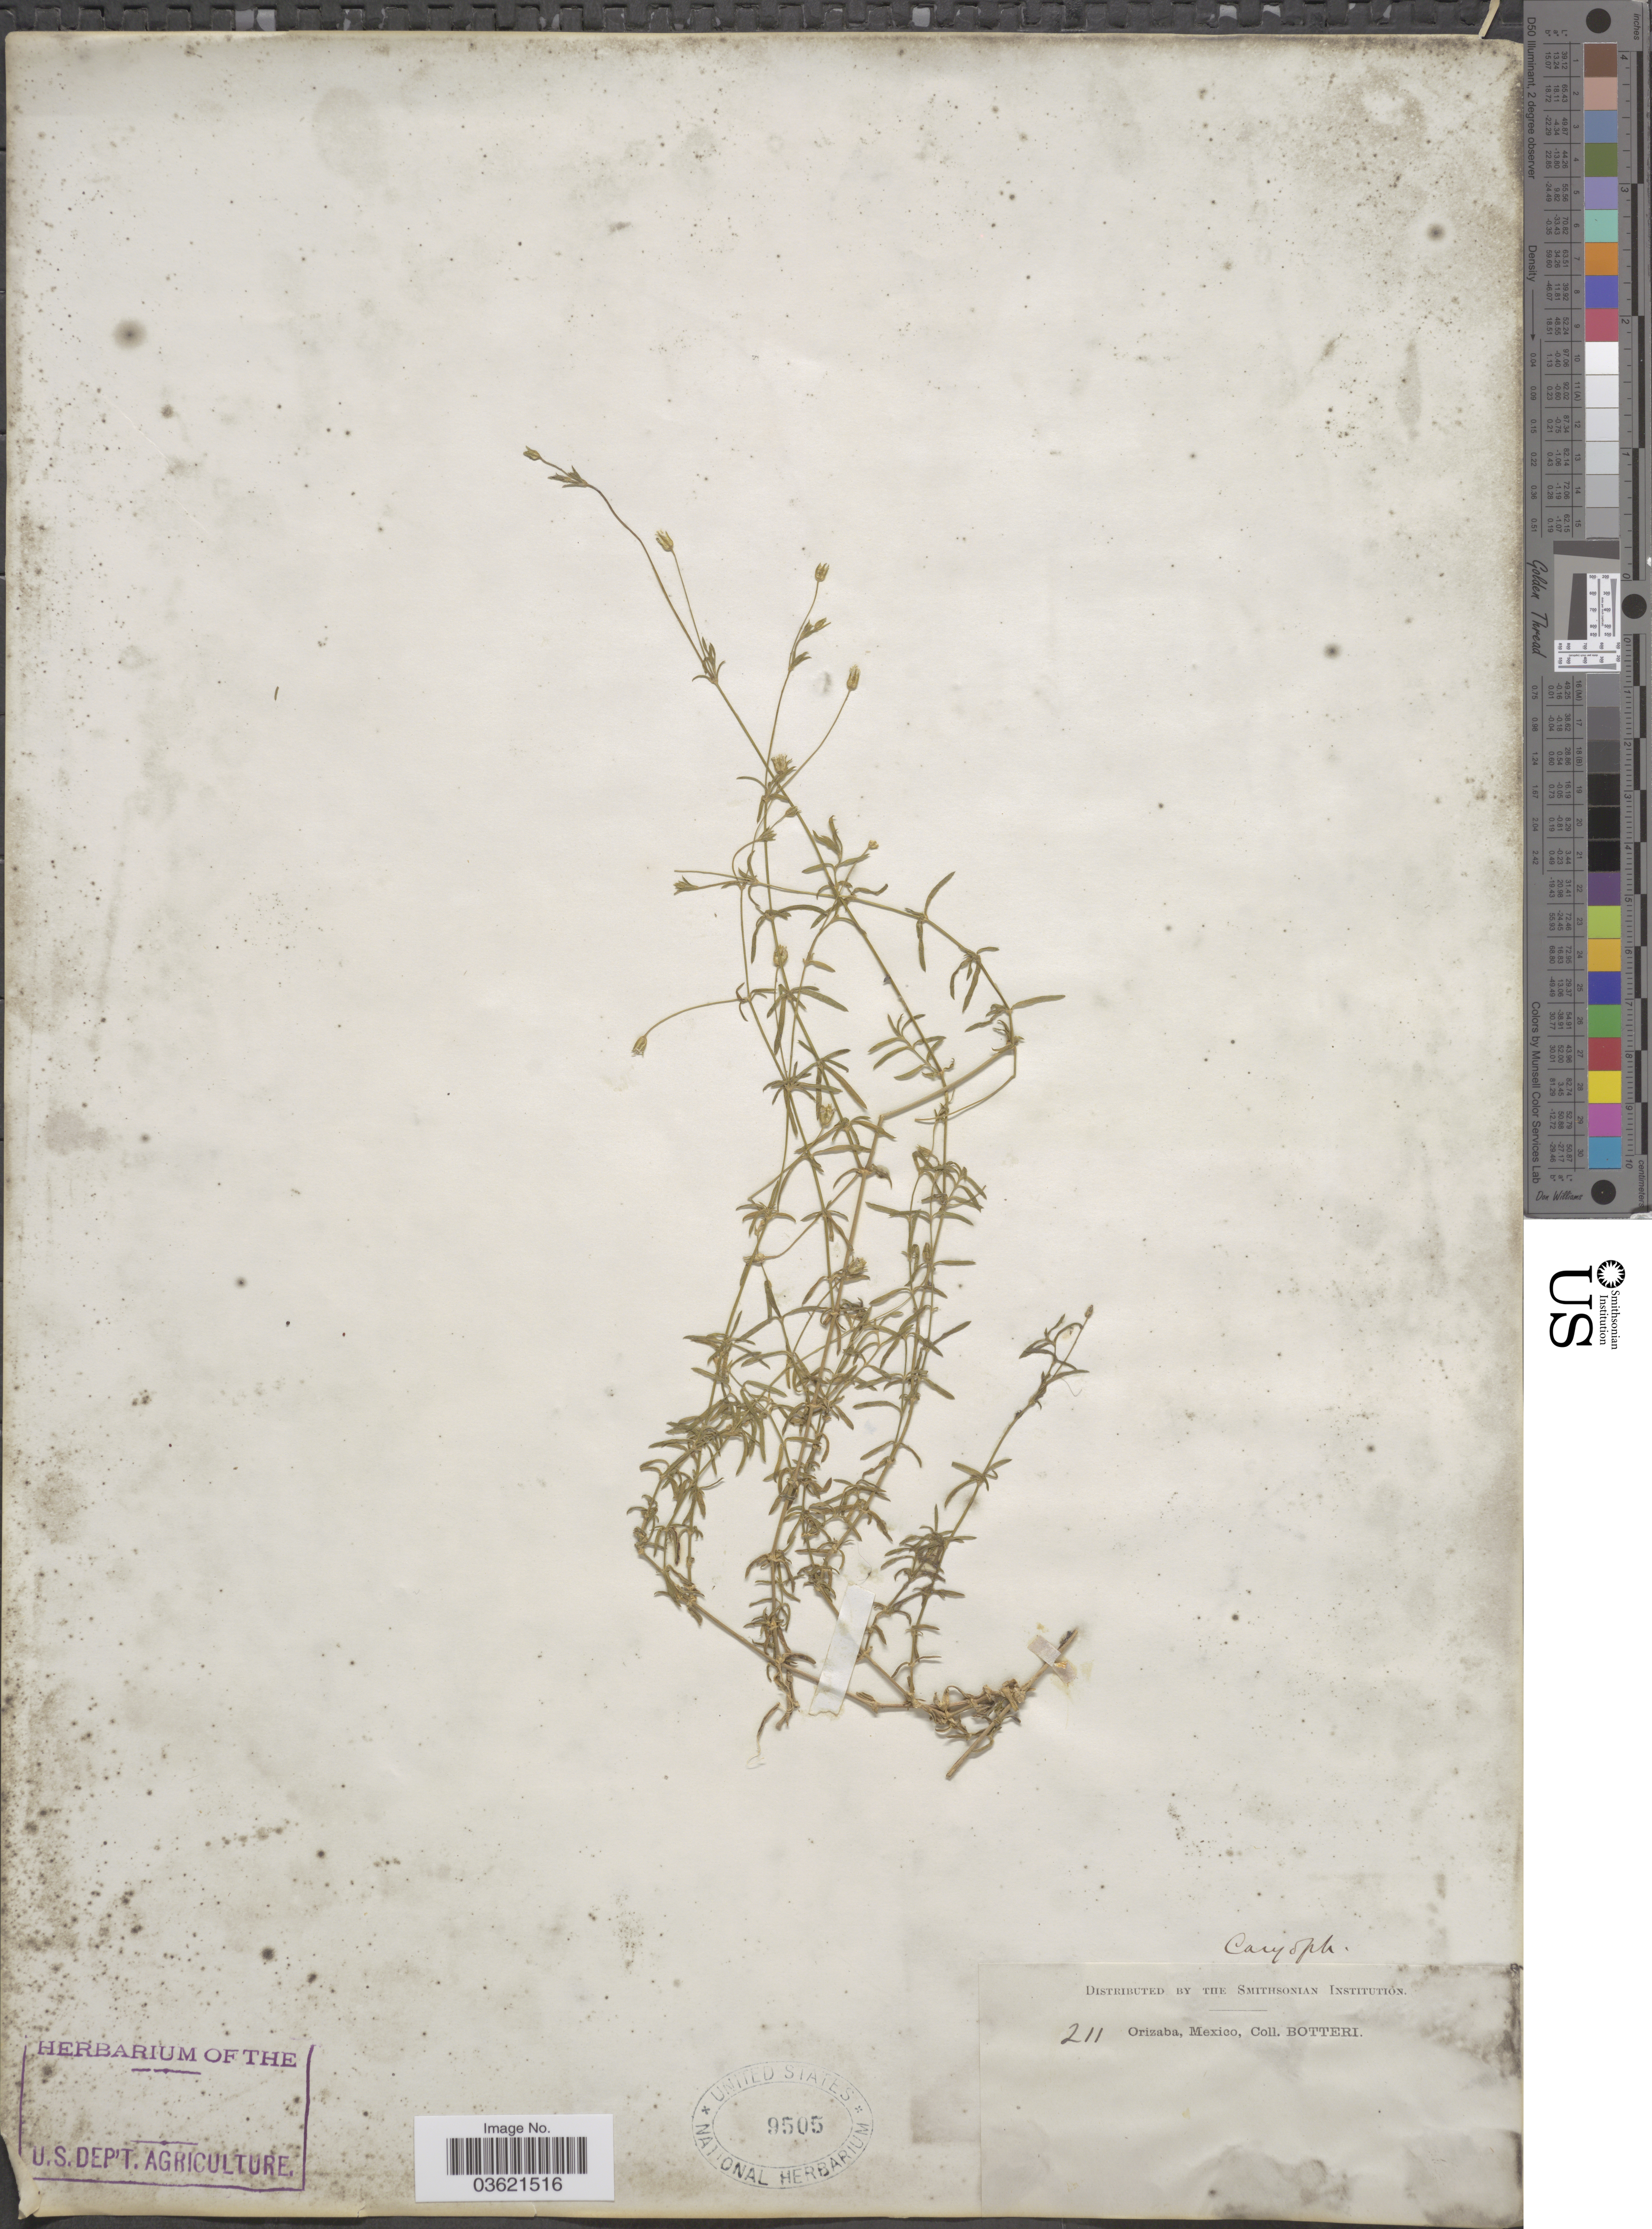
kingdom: Plantae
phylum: Tracheophyta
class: Magnoliopsida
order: Caryophyllales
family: Caryophyllaceae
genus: Arenaria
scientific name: Arenaria lanuginosa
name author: (Michx.) Rohrb.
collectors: -. Botteri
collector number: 211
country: Mexico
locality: Orizaba.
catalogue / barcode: US 9505